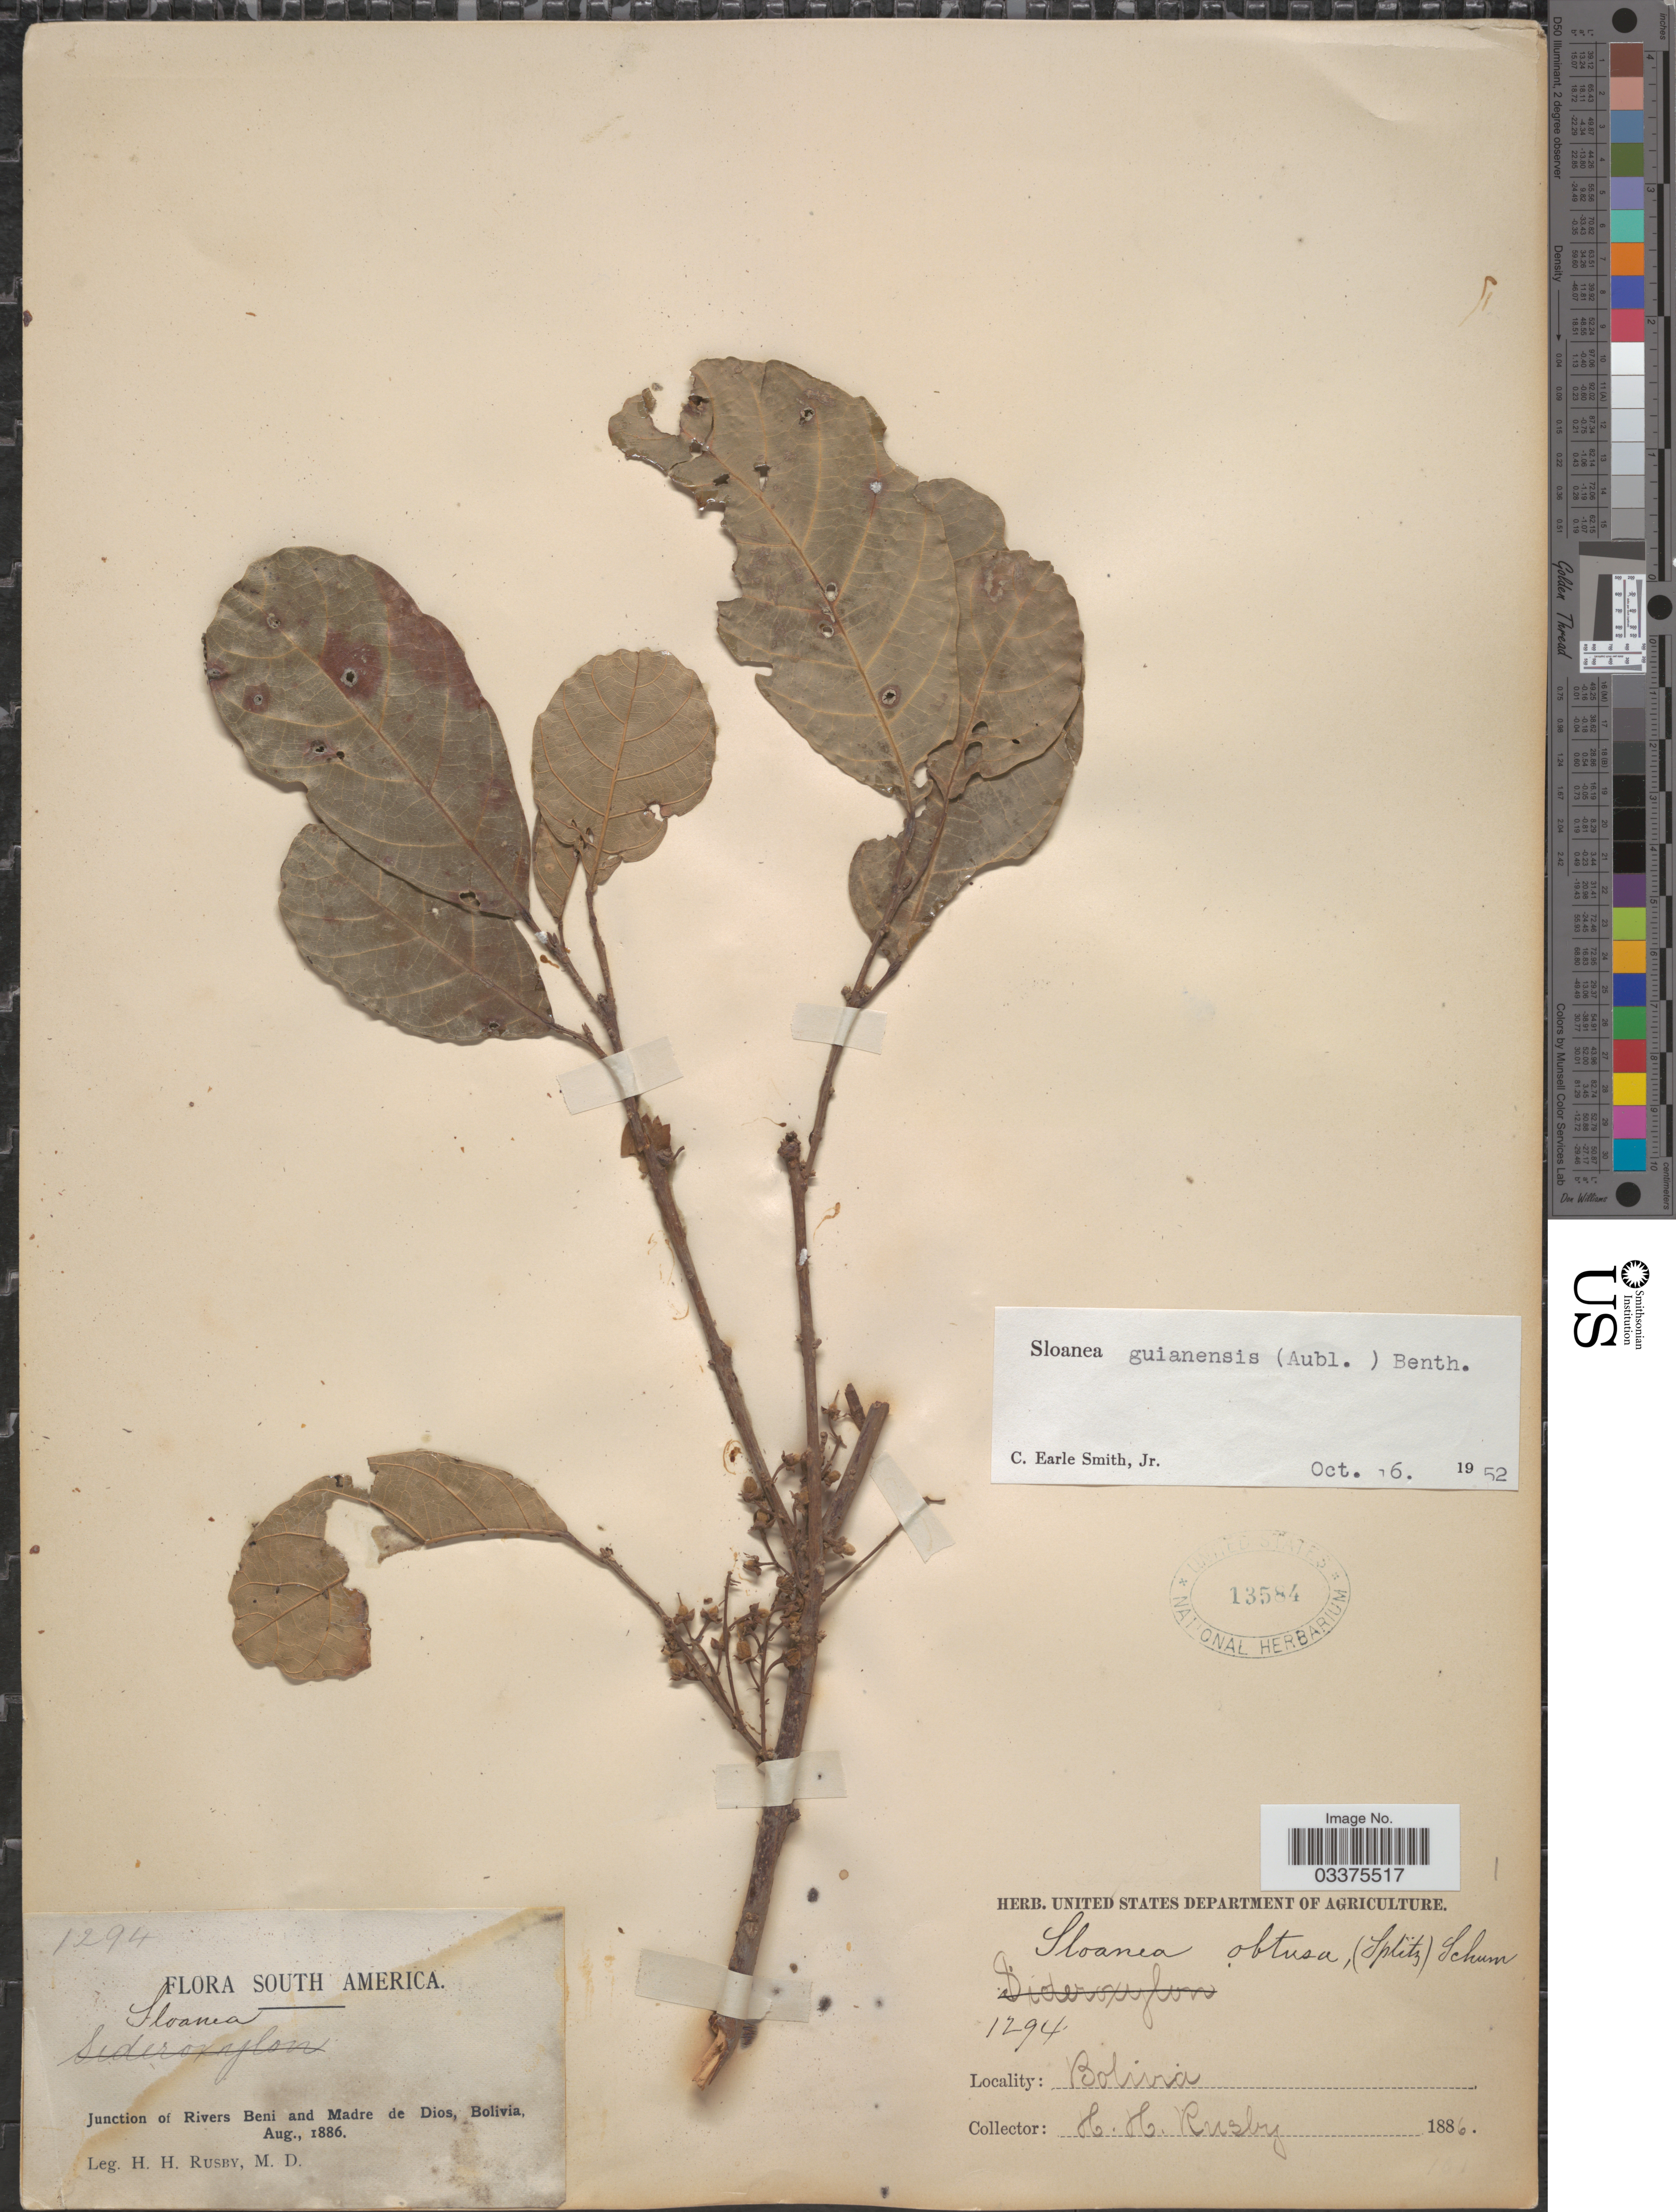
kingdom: Plantae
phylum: Tracheophyta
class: Magnoliopsida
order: Oxalidales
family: Elaeocarpaceae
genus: Sloanea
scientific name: Sloanea guianensis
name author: (Aubl.) Benth.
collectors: H. H. Rusby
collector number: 1294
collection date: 1886-08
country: Bolivia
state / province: Beni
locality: Junction of Rivers Beni and Madre de Dios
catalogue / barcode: US 13584